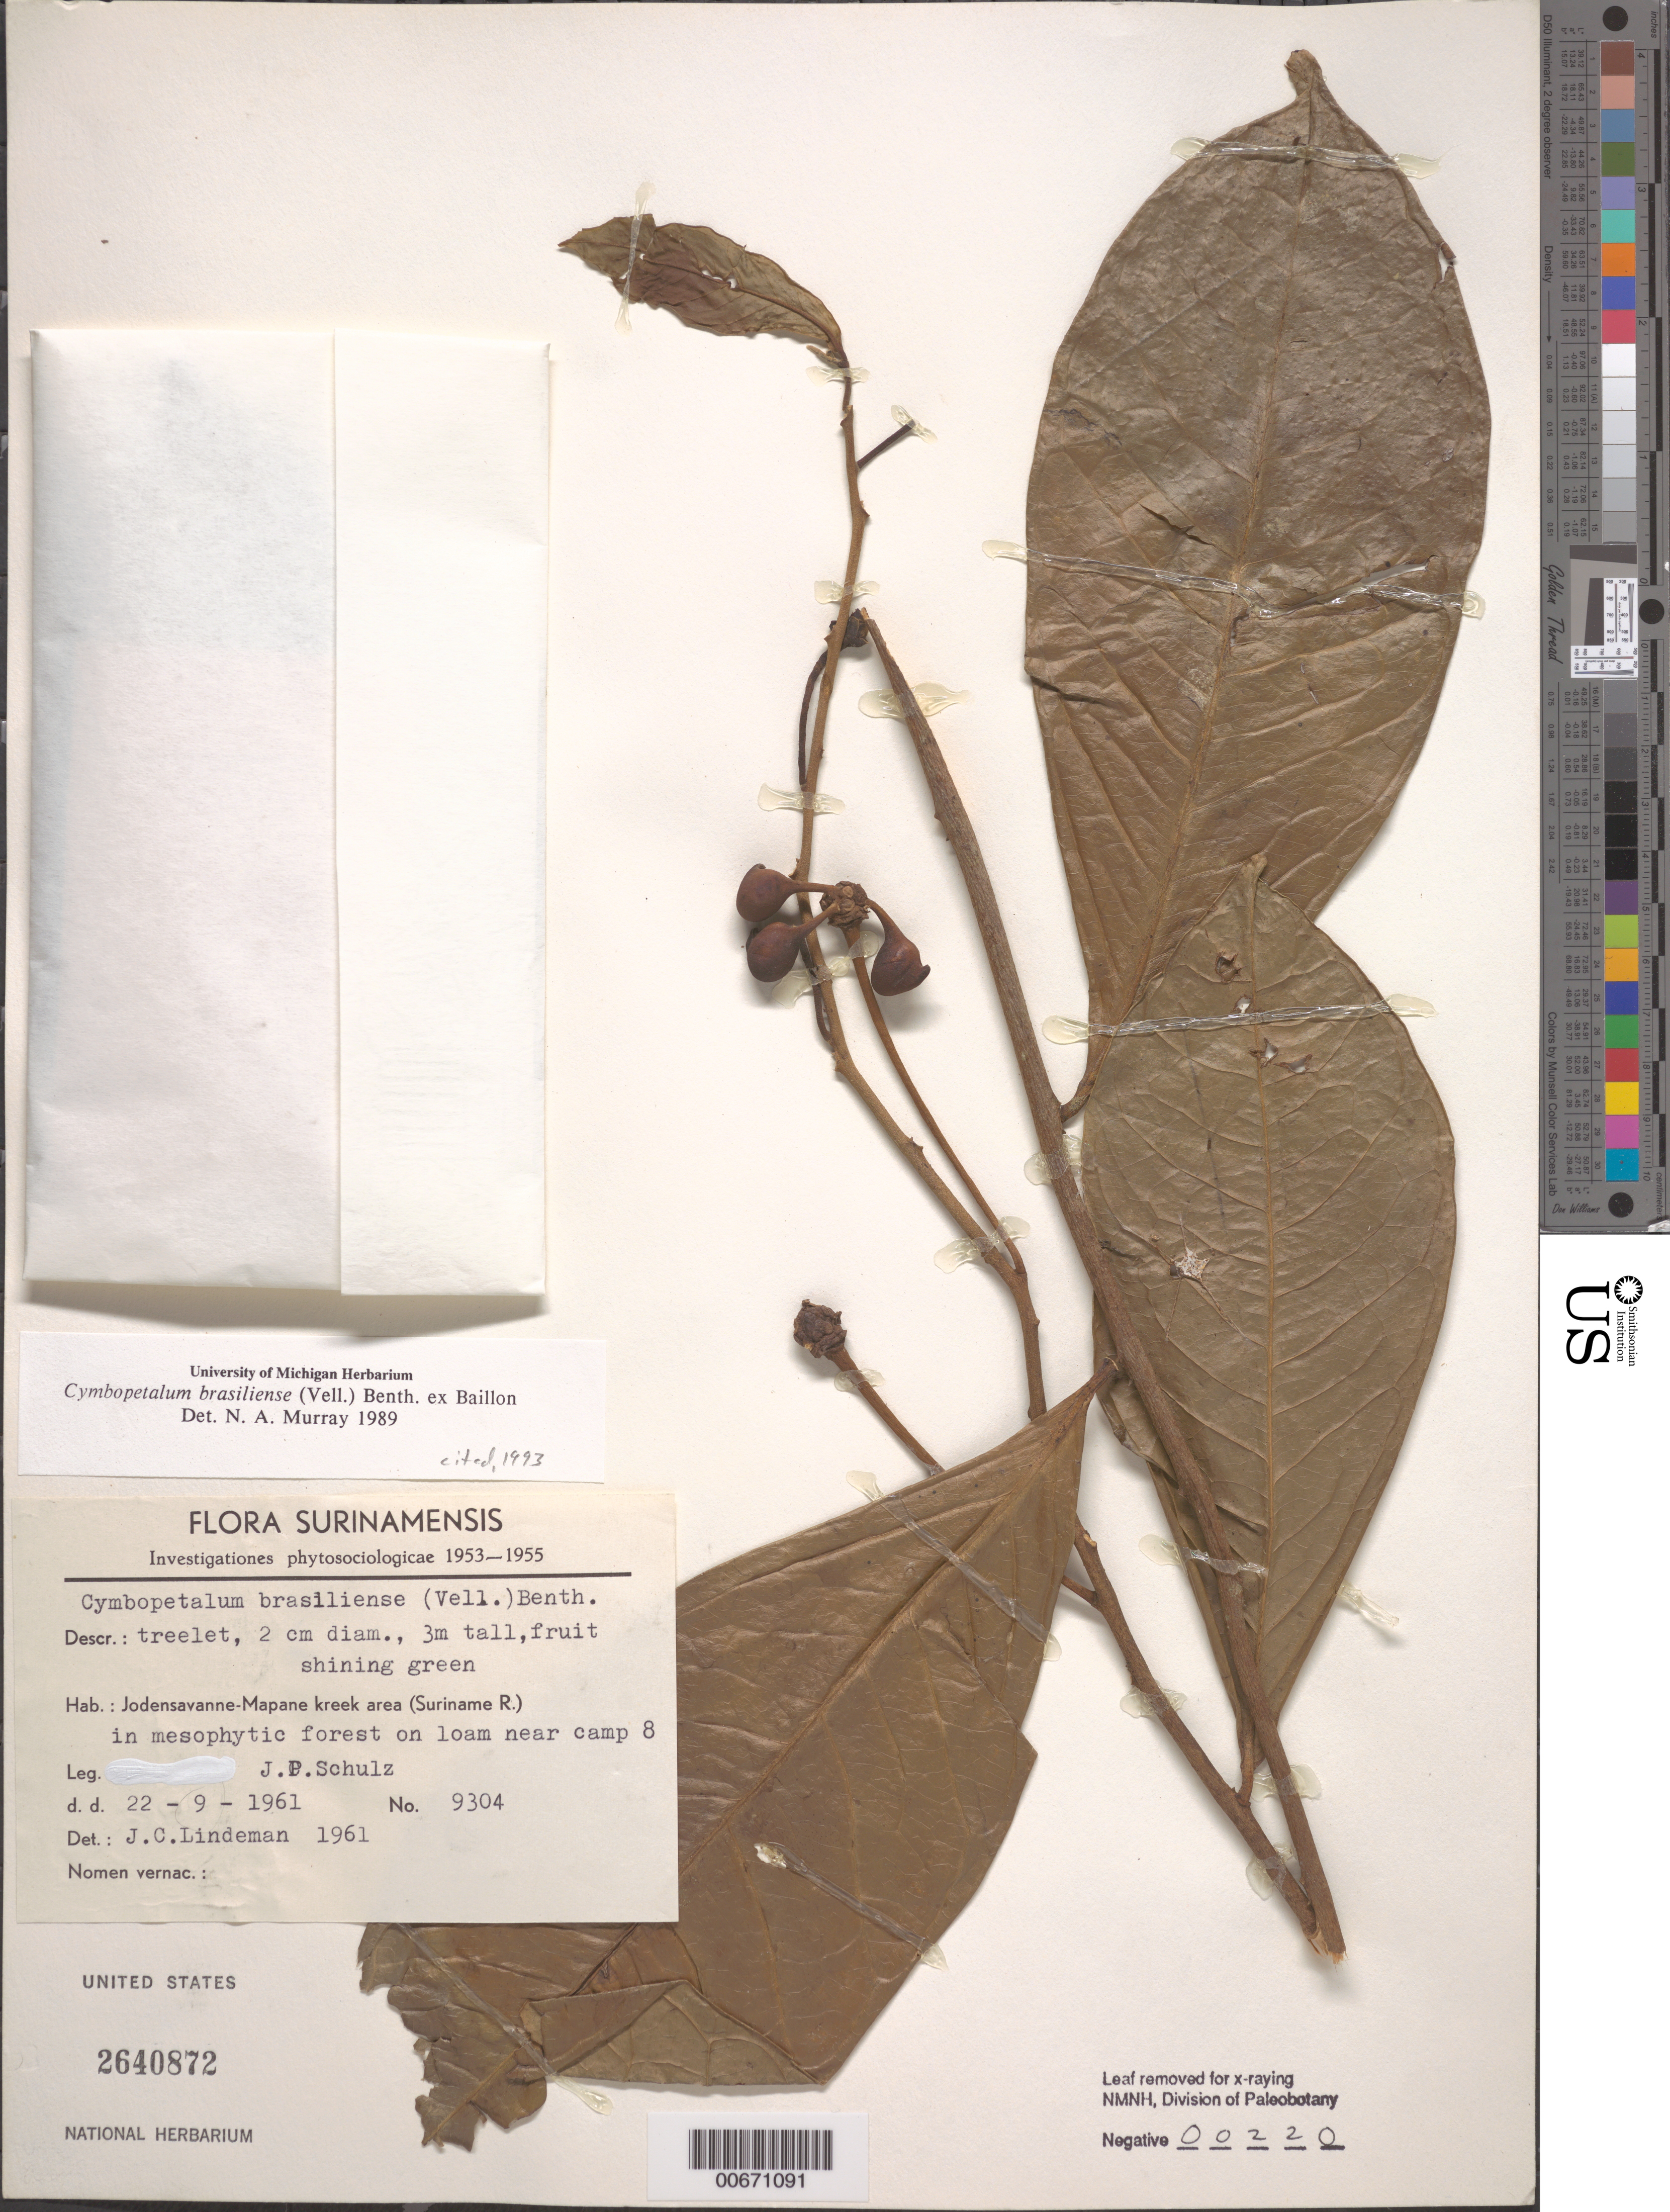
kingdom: Plantae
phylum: Tracheophyta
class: Magnoliopsida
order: Magnoliales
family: Annonaceae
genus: Cymbopetalum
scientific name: Cymbopetalum brasiliense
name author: (Vell.) Benth. ex Baill.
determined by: Murray, N. A.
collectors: J. P. Schulz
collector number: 9304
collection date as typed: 22-Sep-61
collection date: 1961-09-22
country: Suriname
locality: Jodensavanne-Mapane kreek area (SURINAMEe R.), near Camp 8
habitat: Mesophytic forest on loam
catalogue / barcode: US 2640872